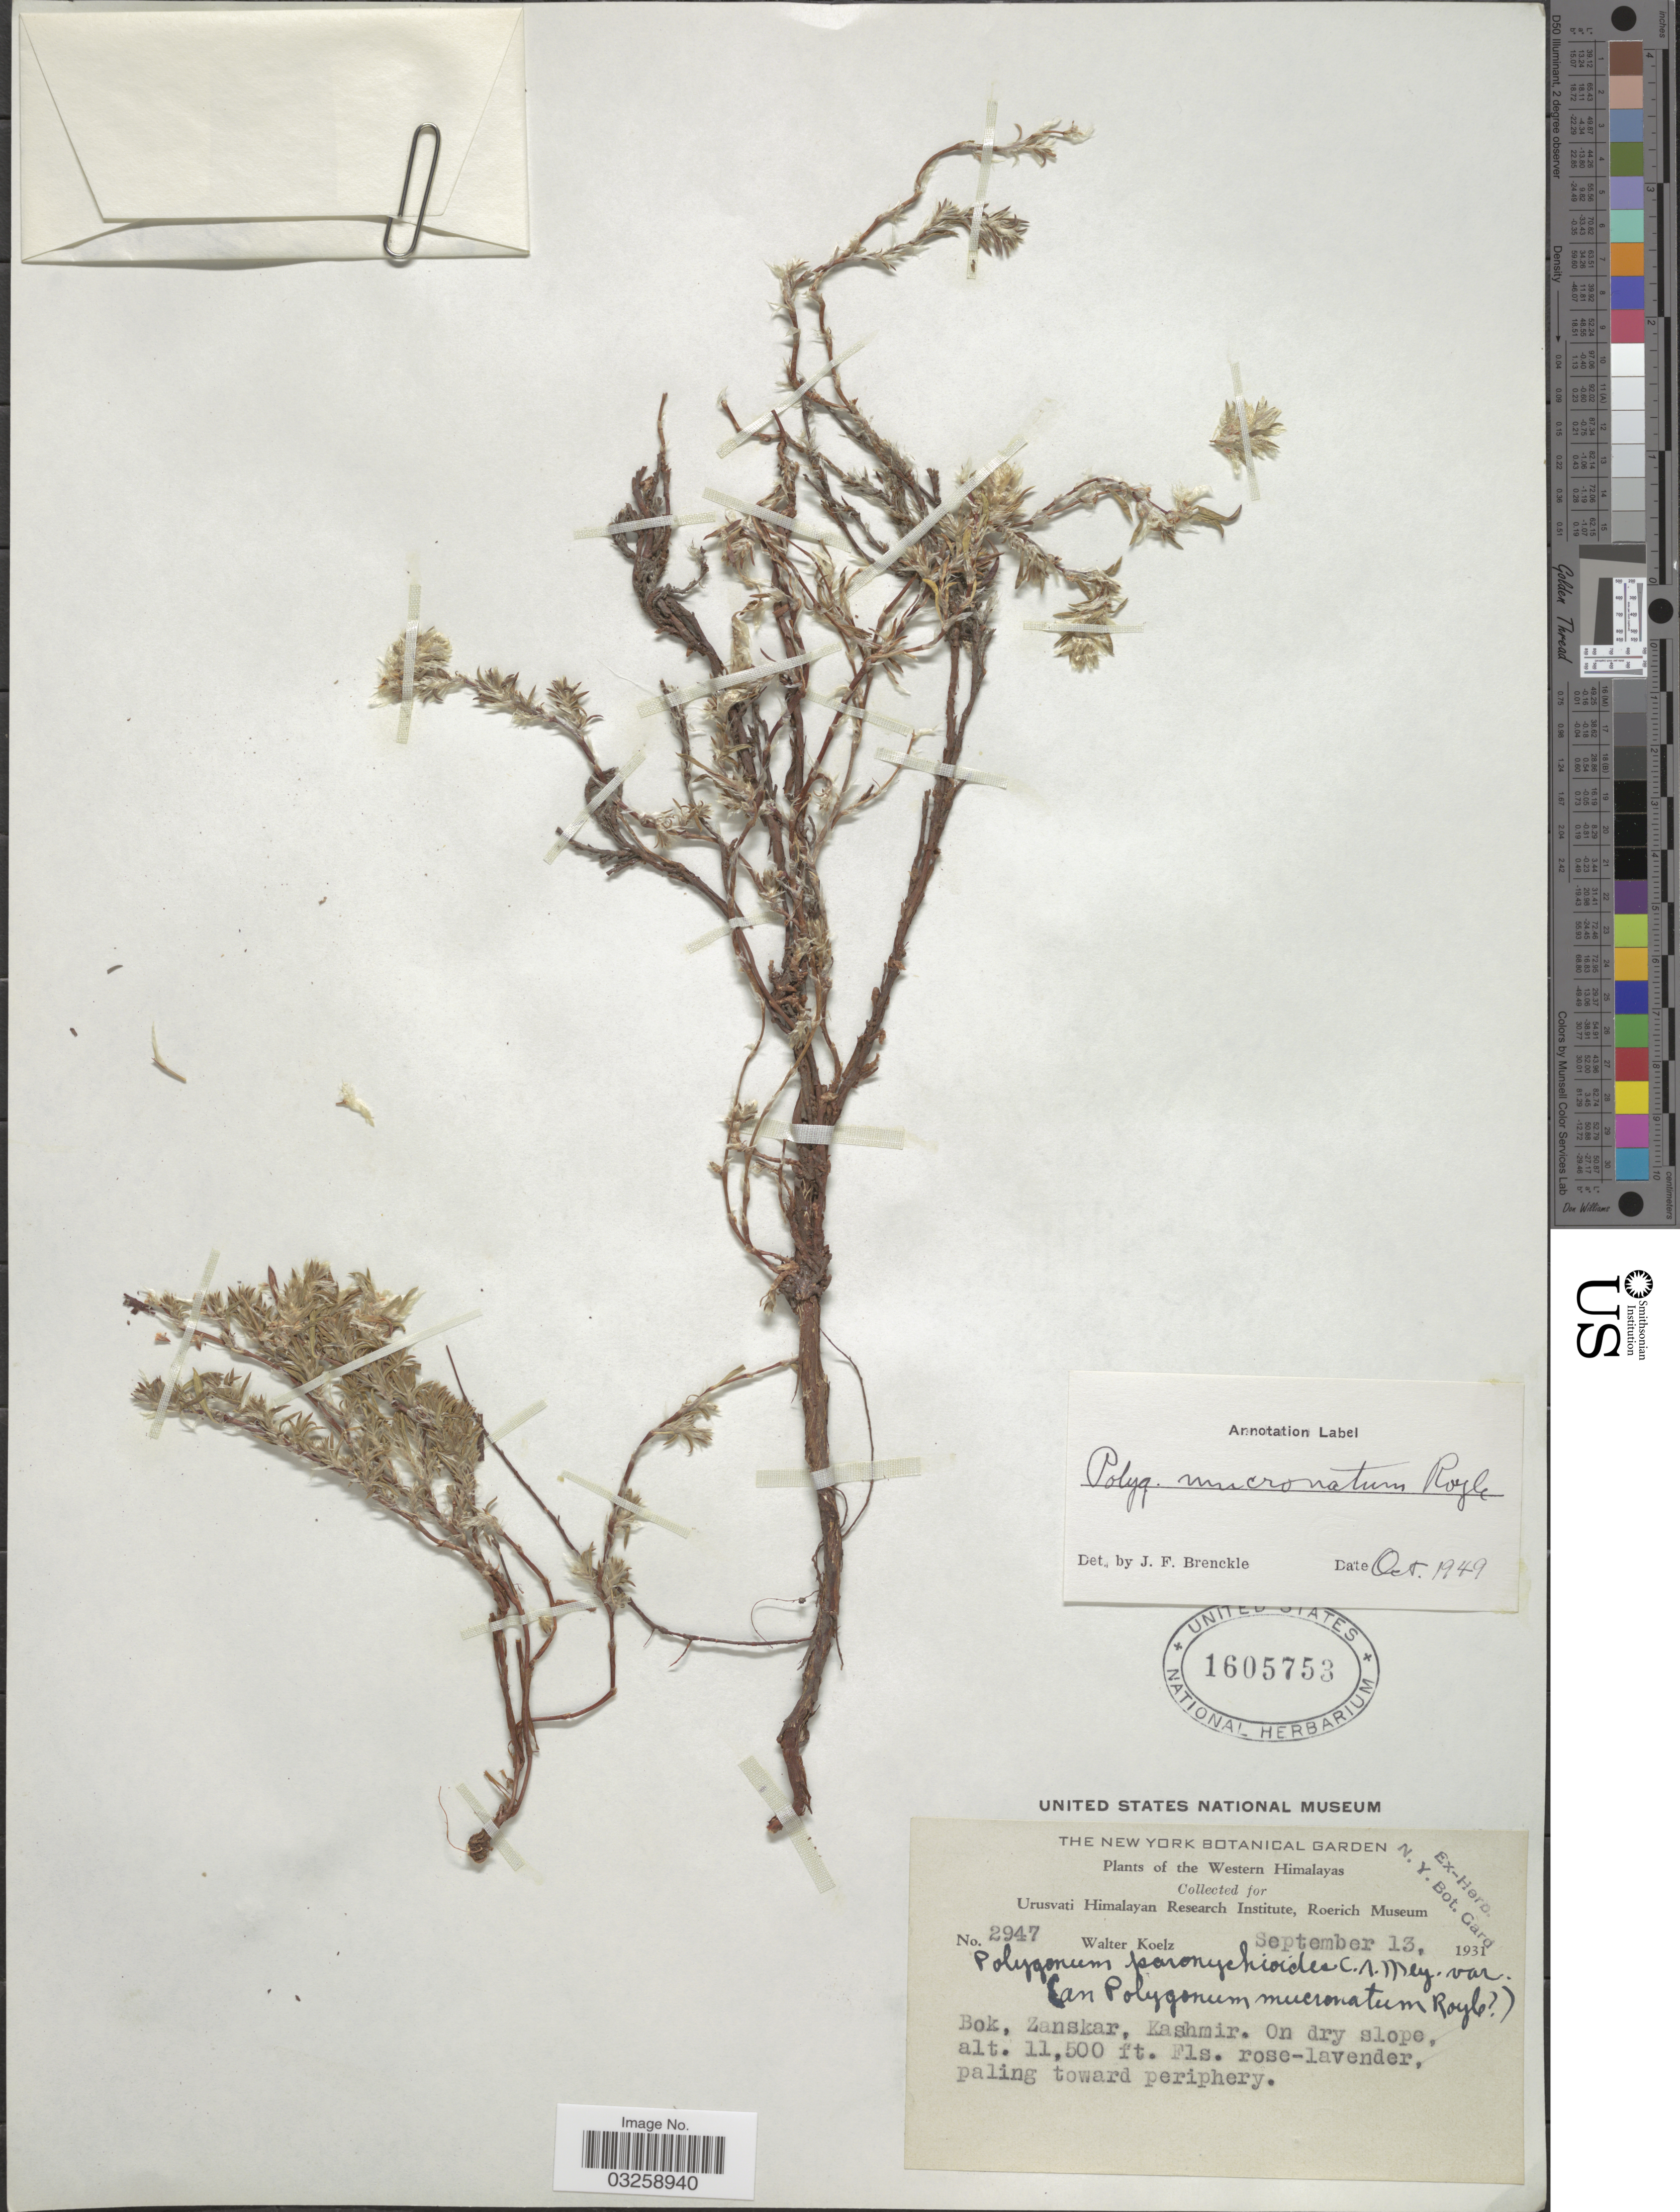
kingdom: Plantae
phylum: Tracheophyta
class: Magnoliopsida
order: Caryophyllales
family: Polygonaceae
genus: Polygonum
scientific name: Polygonum paronychioides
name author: C.A. Mey.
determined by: Strong, Mark T., (BOT), Smithsonian Institution - National Museum of Natural History (UNITED STATES)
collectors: W. N. Koelz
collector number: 2947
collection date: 1931-09-13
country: India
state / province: Jammu and Kashmir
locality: Western Himalayas. Bok, Zanskar, Kashmir.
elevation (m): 3505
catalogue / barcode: US 1605753